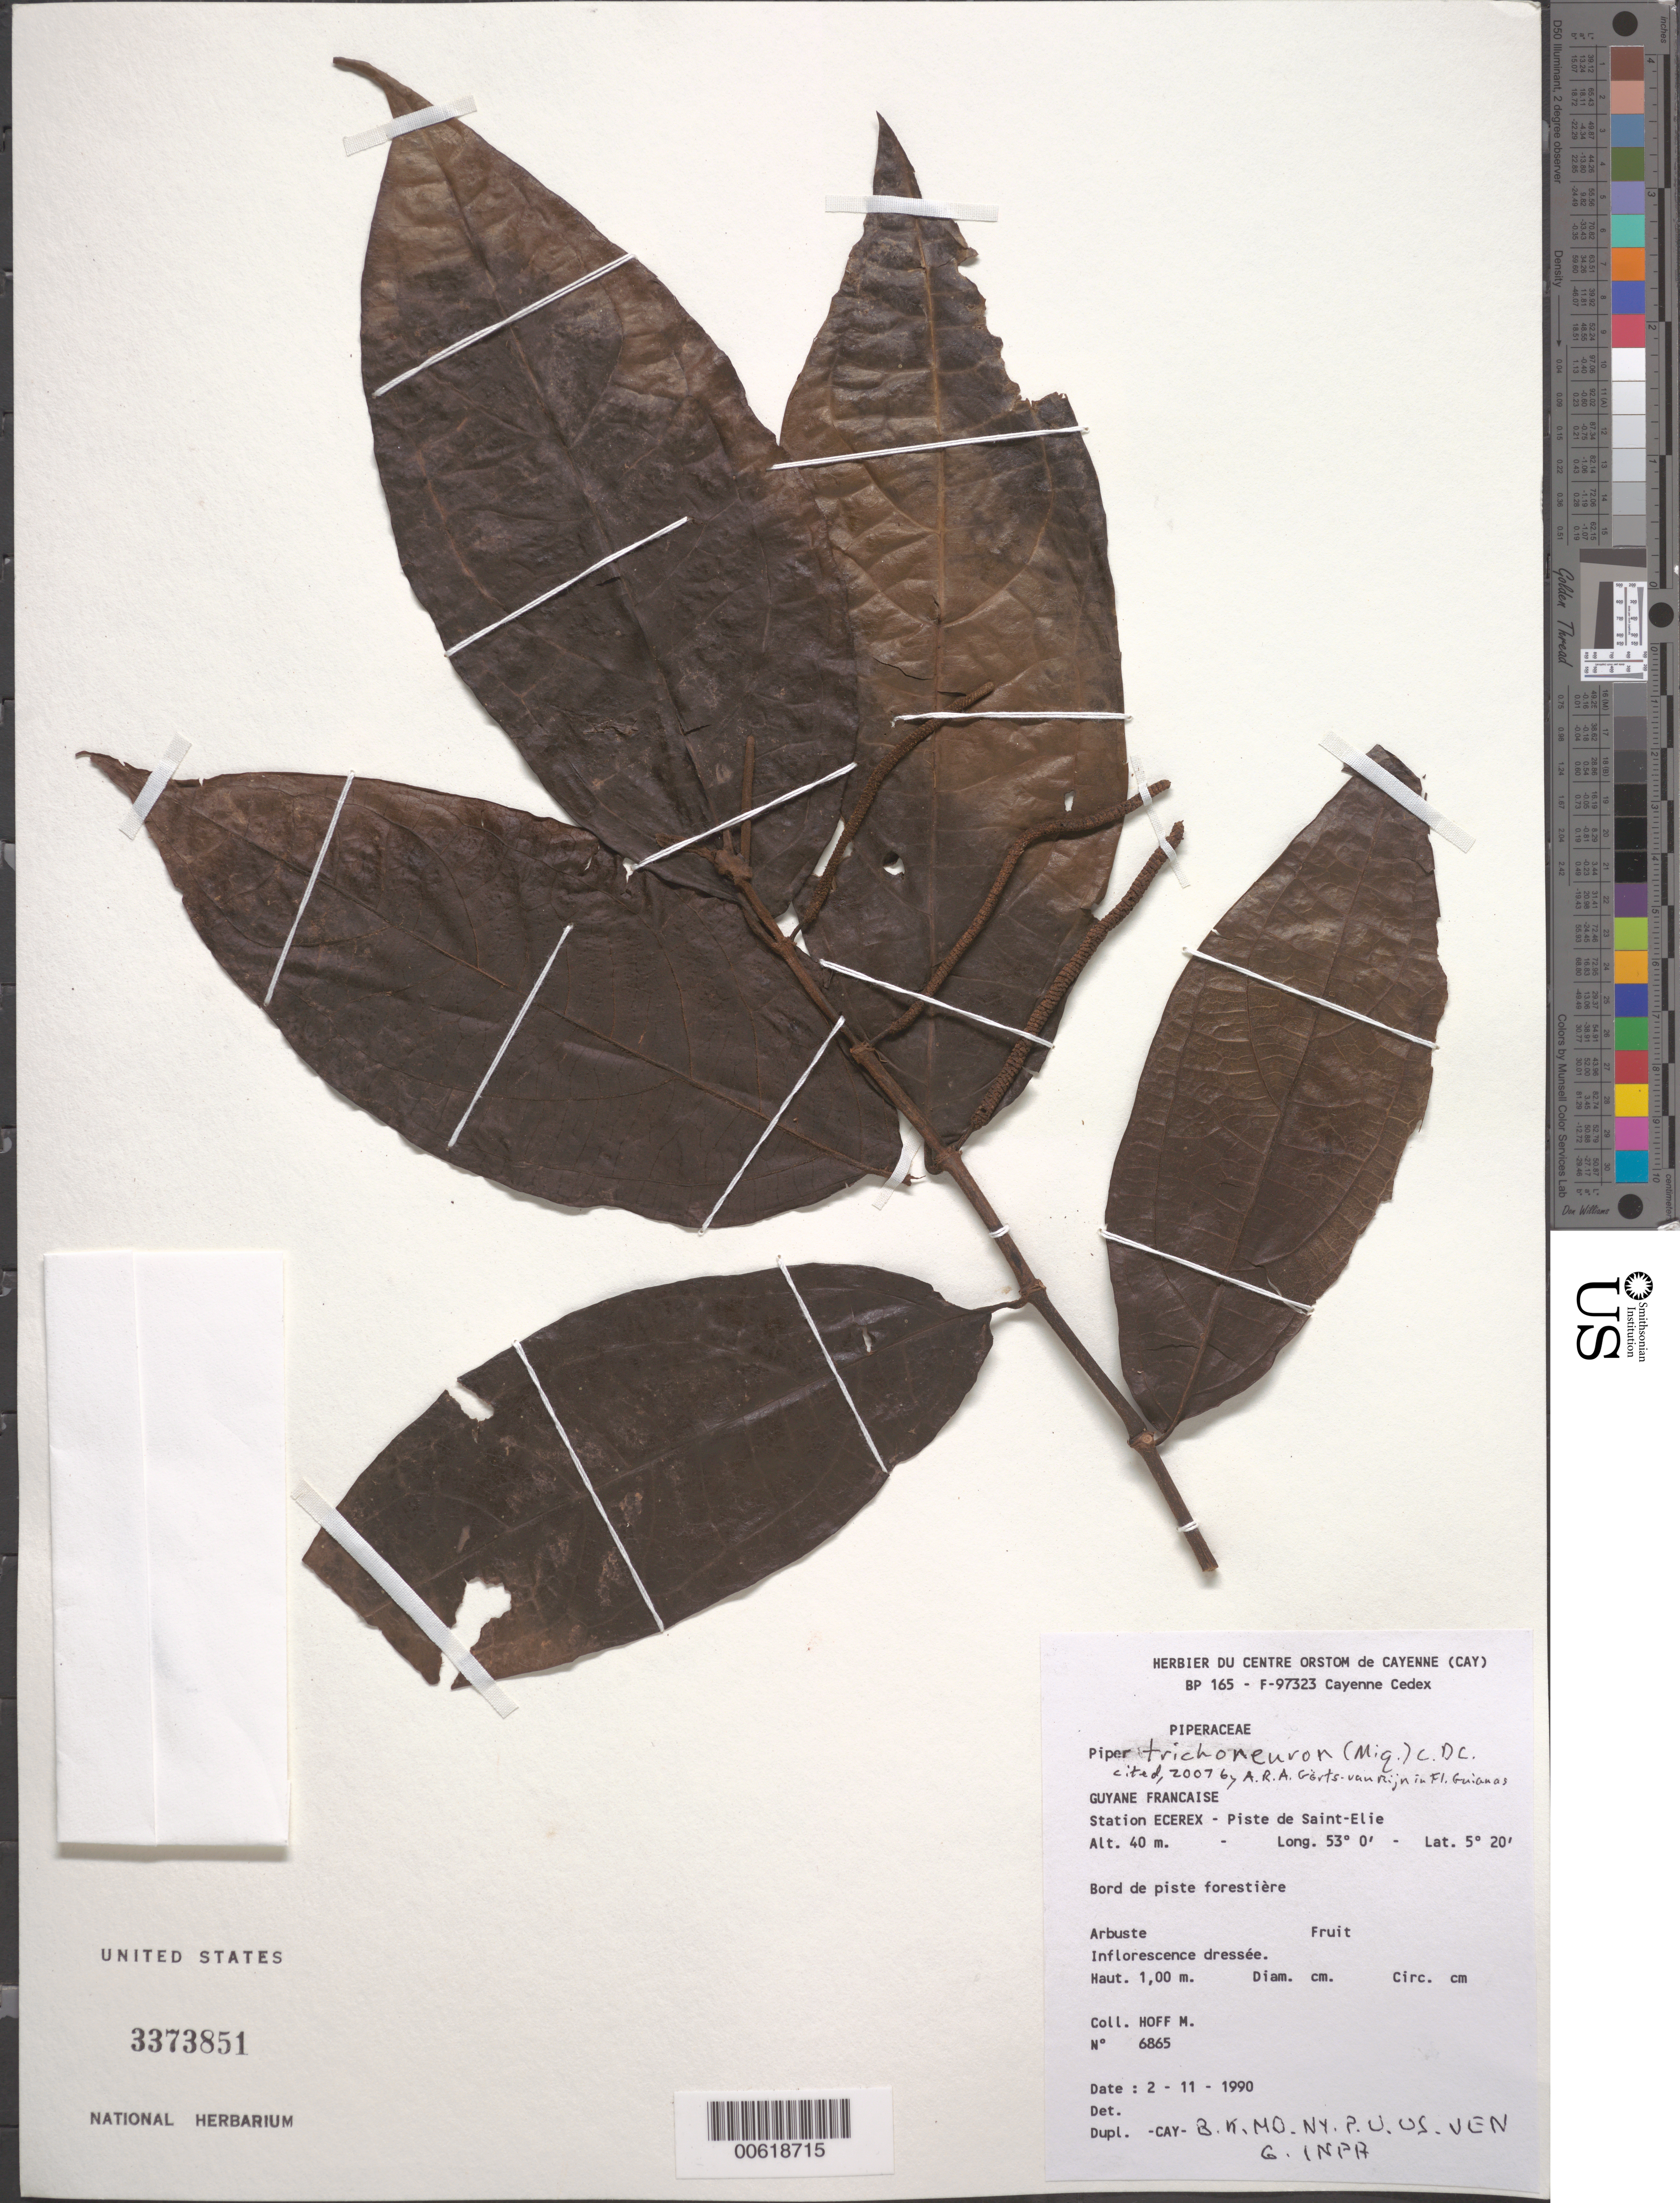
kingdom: Plantae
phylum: Tracheophyta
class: Magnoliopsida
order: Piperales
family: Piperaceae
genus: Piper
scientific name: Piper sp.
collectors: M. Hoff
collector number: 6865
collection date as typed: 2-Nov-90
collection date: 1990-11-02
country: French Guiana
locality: Piste de Saint-Élie, Station ECEREX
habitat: Edge of forest trail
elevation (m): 40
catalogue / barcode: US 3373851